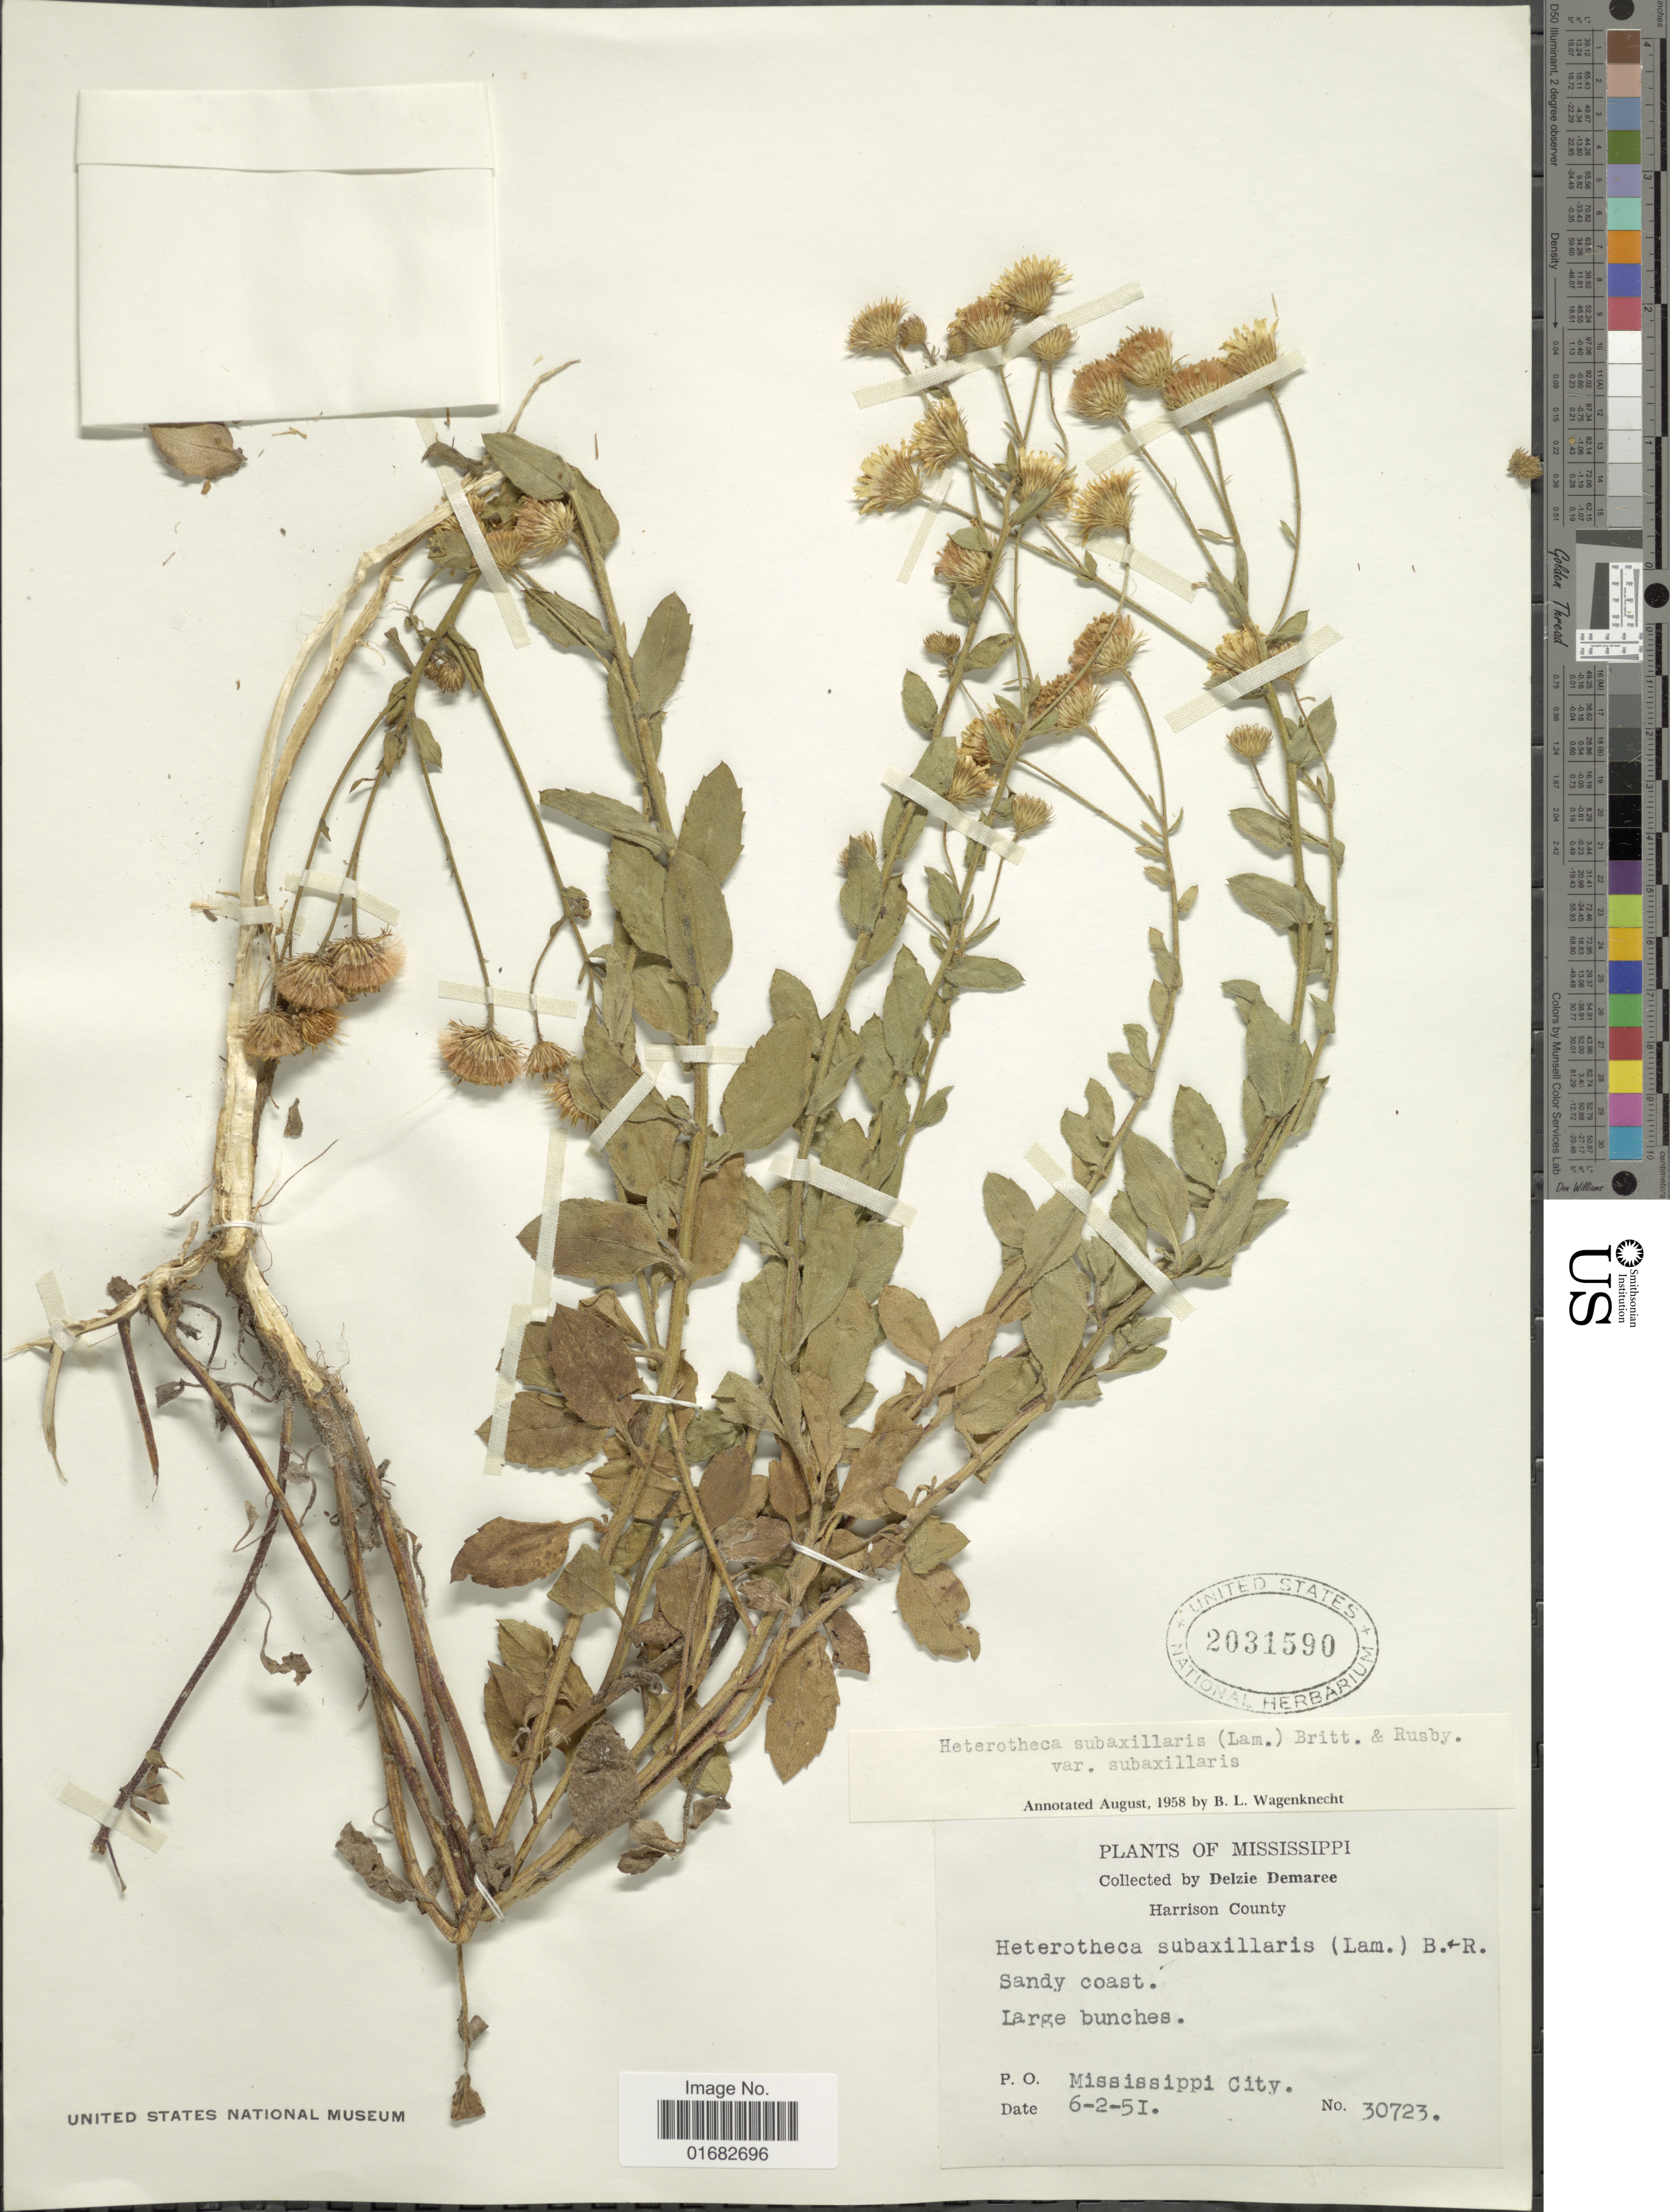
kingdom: Plantae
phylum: Tracheophyta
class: Magnoliopsida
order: Asterales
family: Asteraceae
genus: Heterotheca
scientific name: Heterotheca subaxillaris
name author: (Lam.) Britton & Rusby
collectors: D. Demaree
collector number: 30723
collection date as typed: Transcribed d/m/y: 2/6/51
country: United States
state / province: Mississippi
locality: Harrison County. P. O. Mississippi City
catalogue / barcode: US 2031590